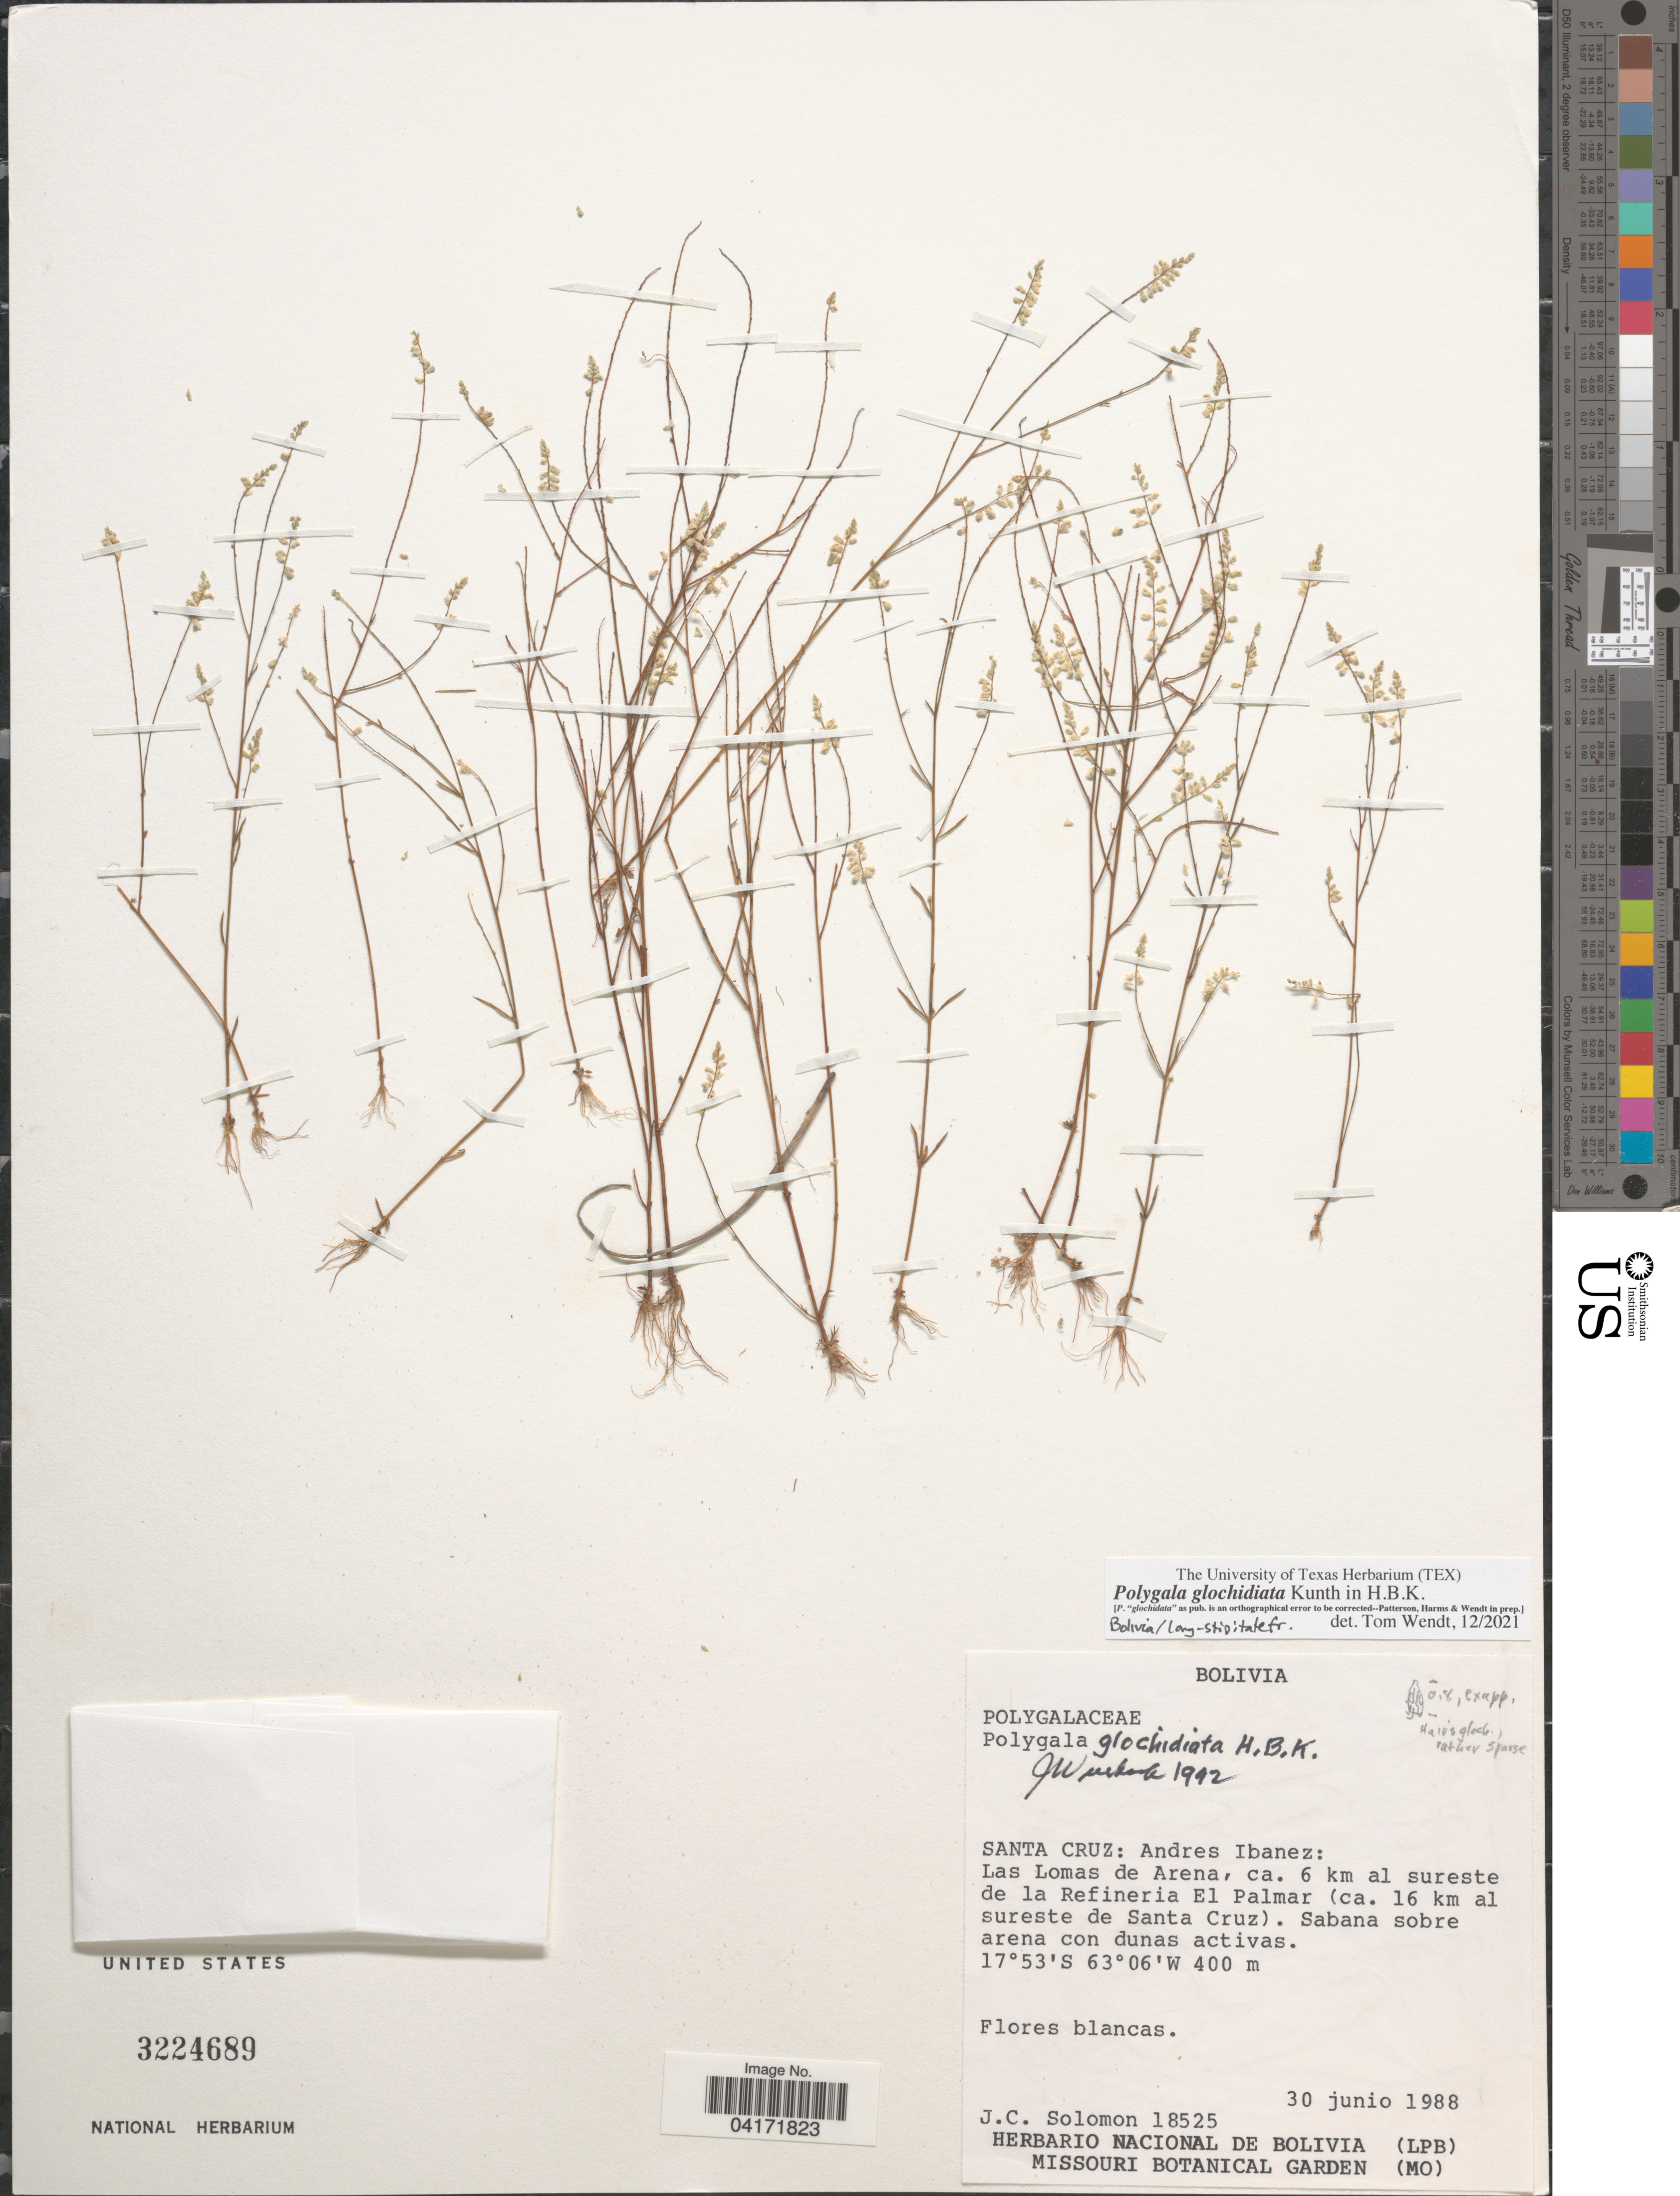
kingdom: Plantae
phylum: Tracheophyta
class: Magnoliopsida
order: Fabales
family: Polygalaceae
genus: Polygala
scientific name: Polygala glochidiata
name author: Kunth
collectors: J. C. Solomon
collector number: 18525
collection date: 1988-06-30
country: Bolivia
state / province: Santa Cruz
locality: Andres Ibanez: Las Lomas de Arena, ca. 6 km al sureste de la Refineria El Palmar (ca. 16 km al sureste de Santa Cruz).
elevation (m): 400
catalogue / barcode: US 3224689